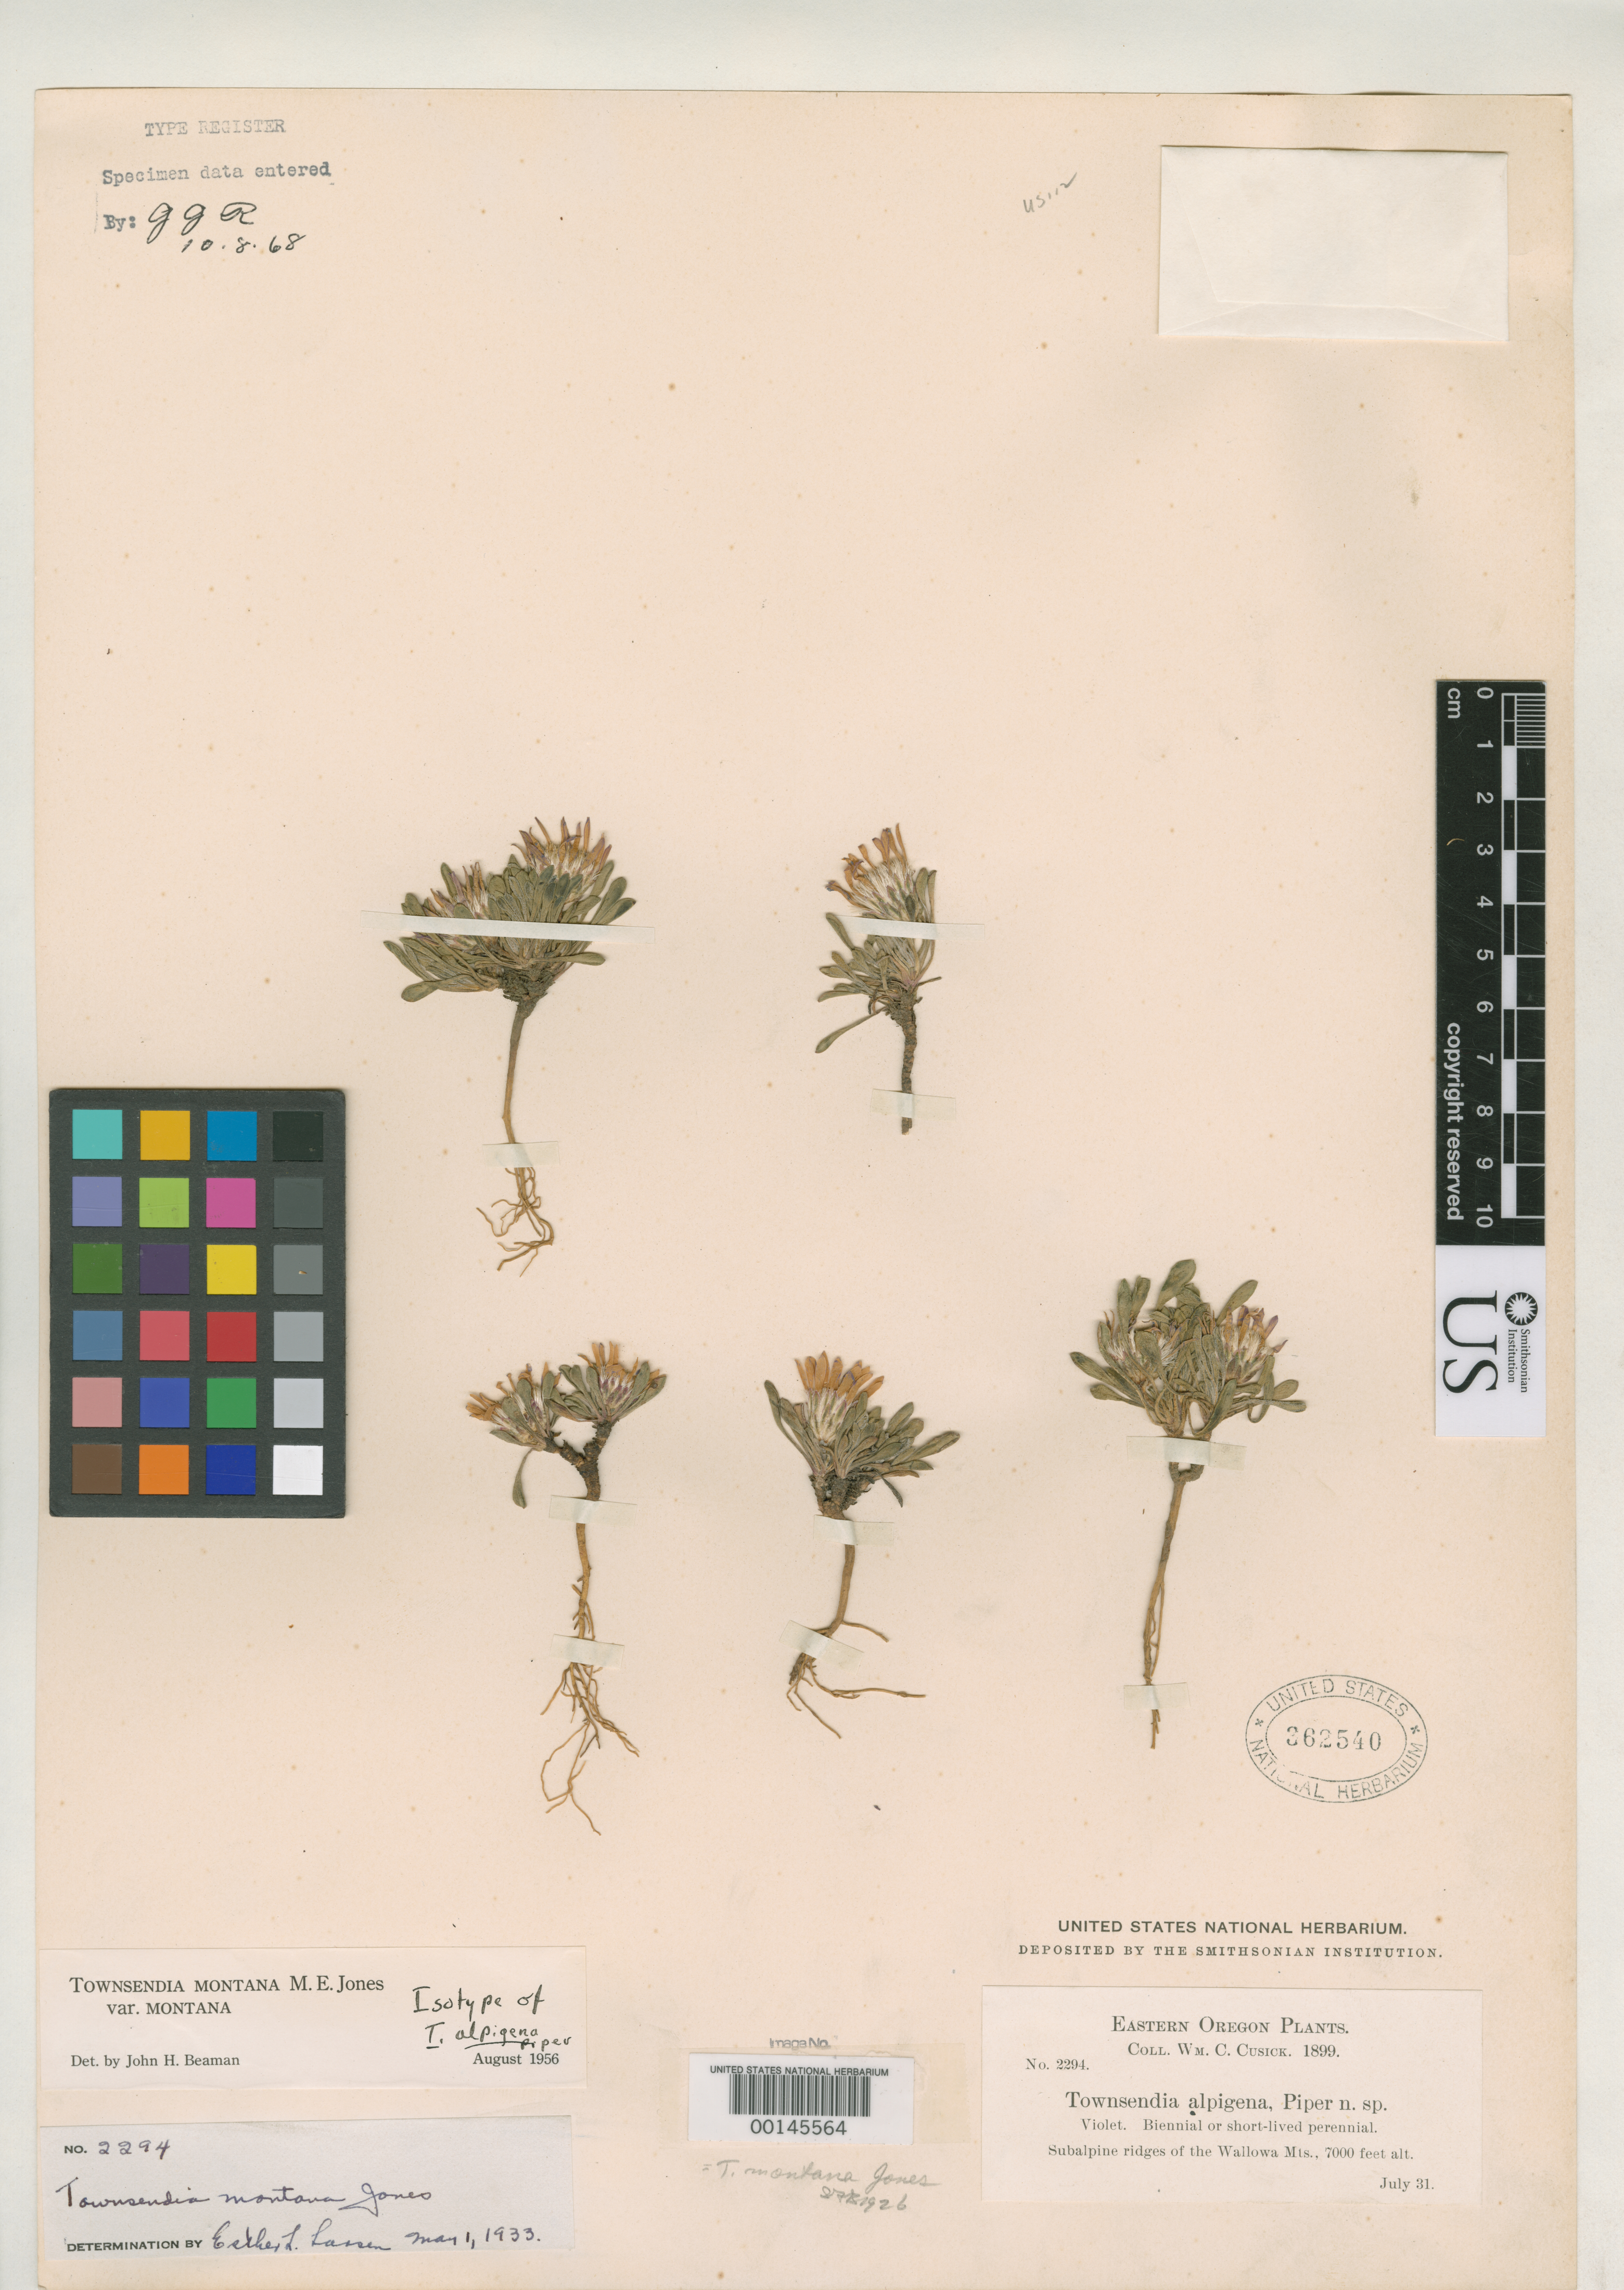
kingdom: Plantae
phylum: Tracheophyta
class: Magnoliopsida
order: Asterales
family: Asteraceae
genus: Townsendia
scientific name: Townsendia alpigena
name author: Piper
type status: Isotype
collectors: W. C. Cusick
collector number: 2294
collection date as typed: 31 Jul 1899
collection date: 1899-07-31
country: United States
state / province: Oregon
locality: Wallowa Mts.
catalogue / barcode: US 362540